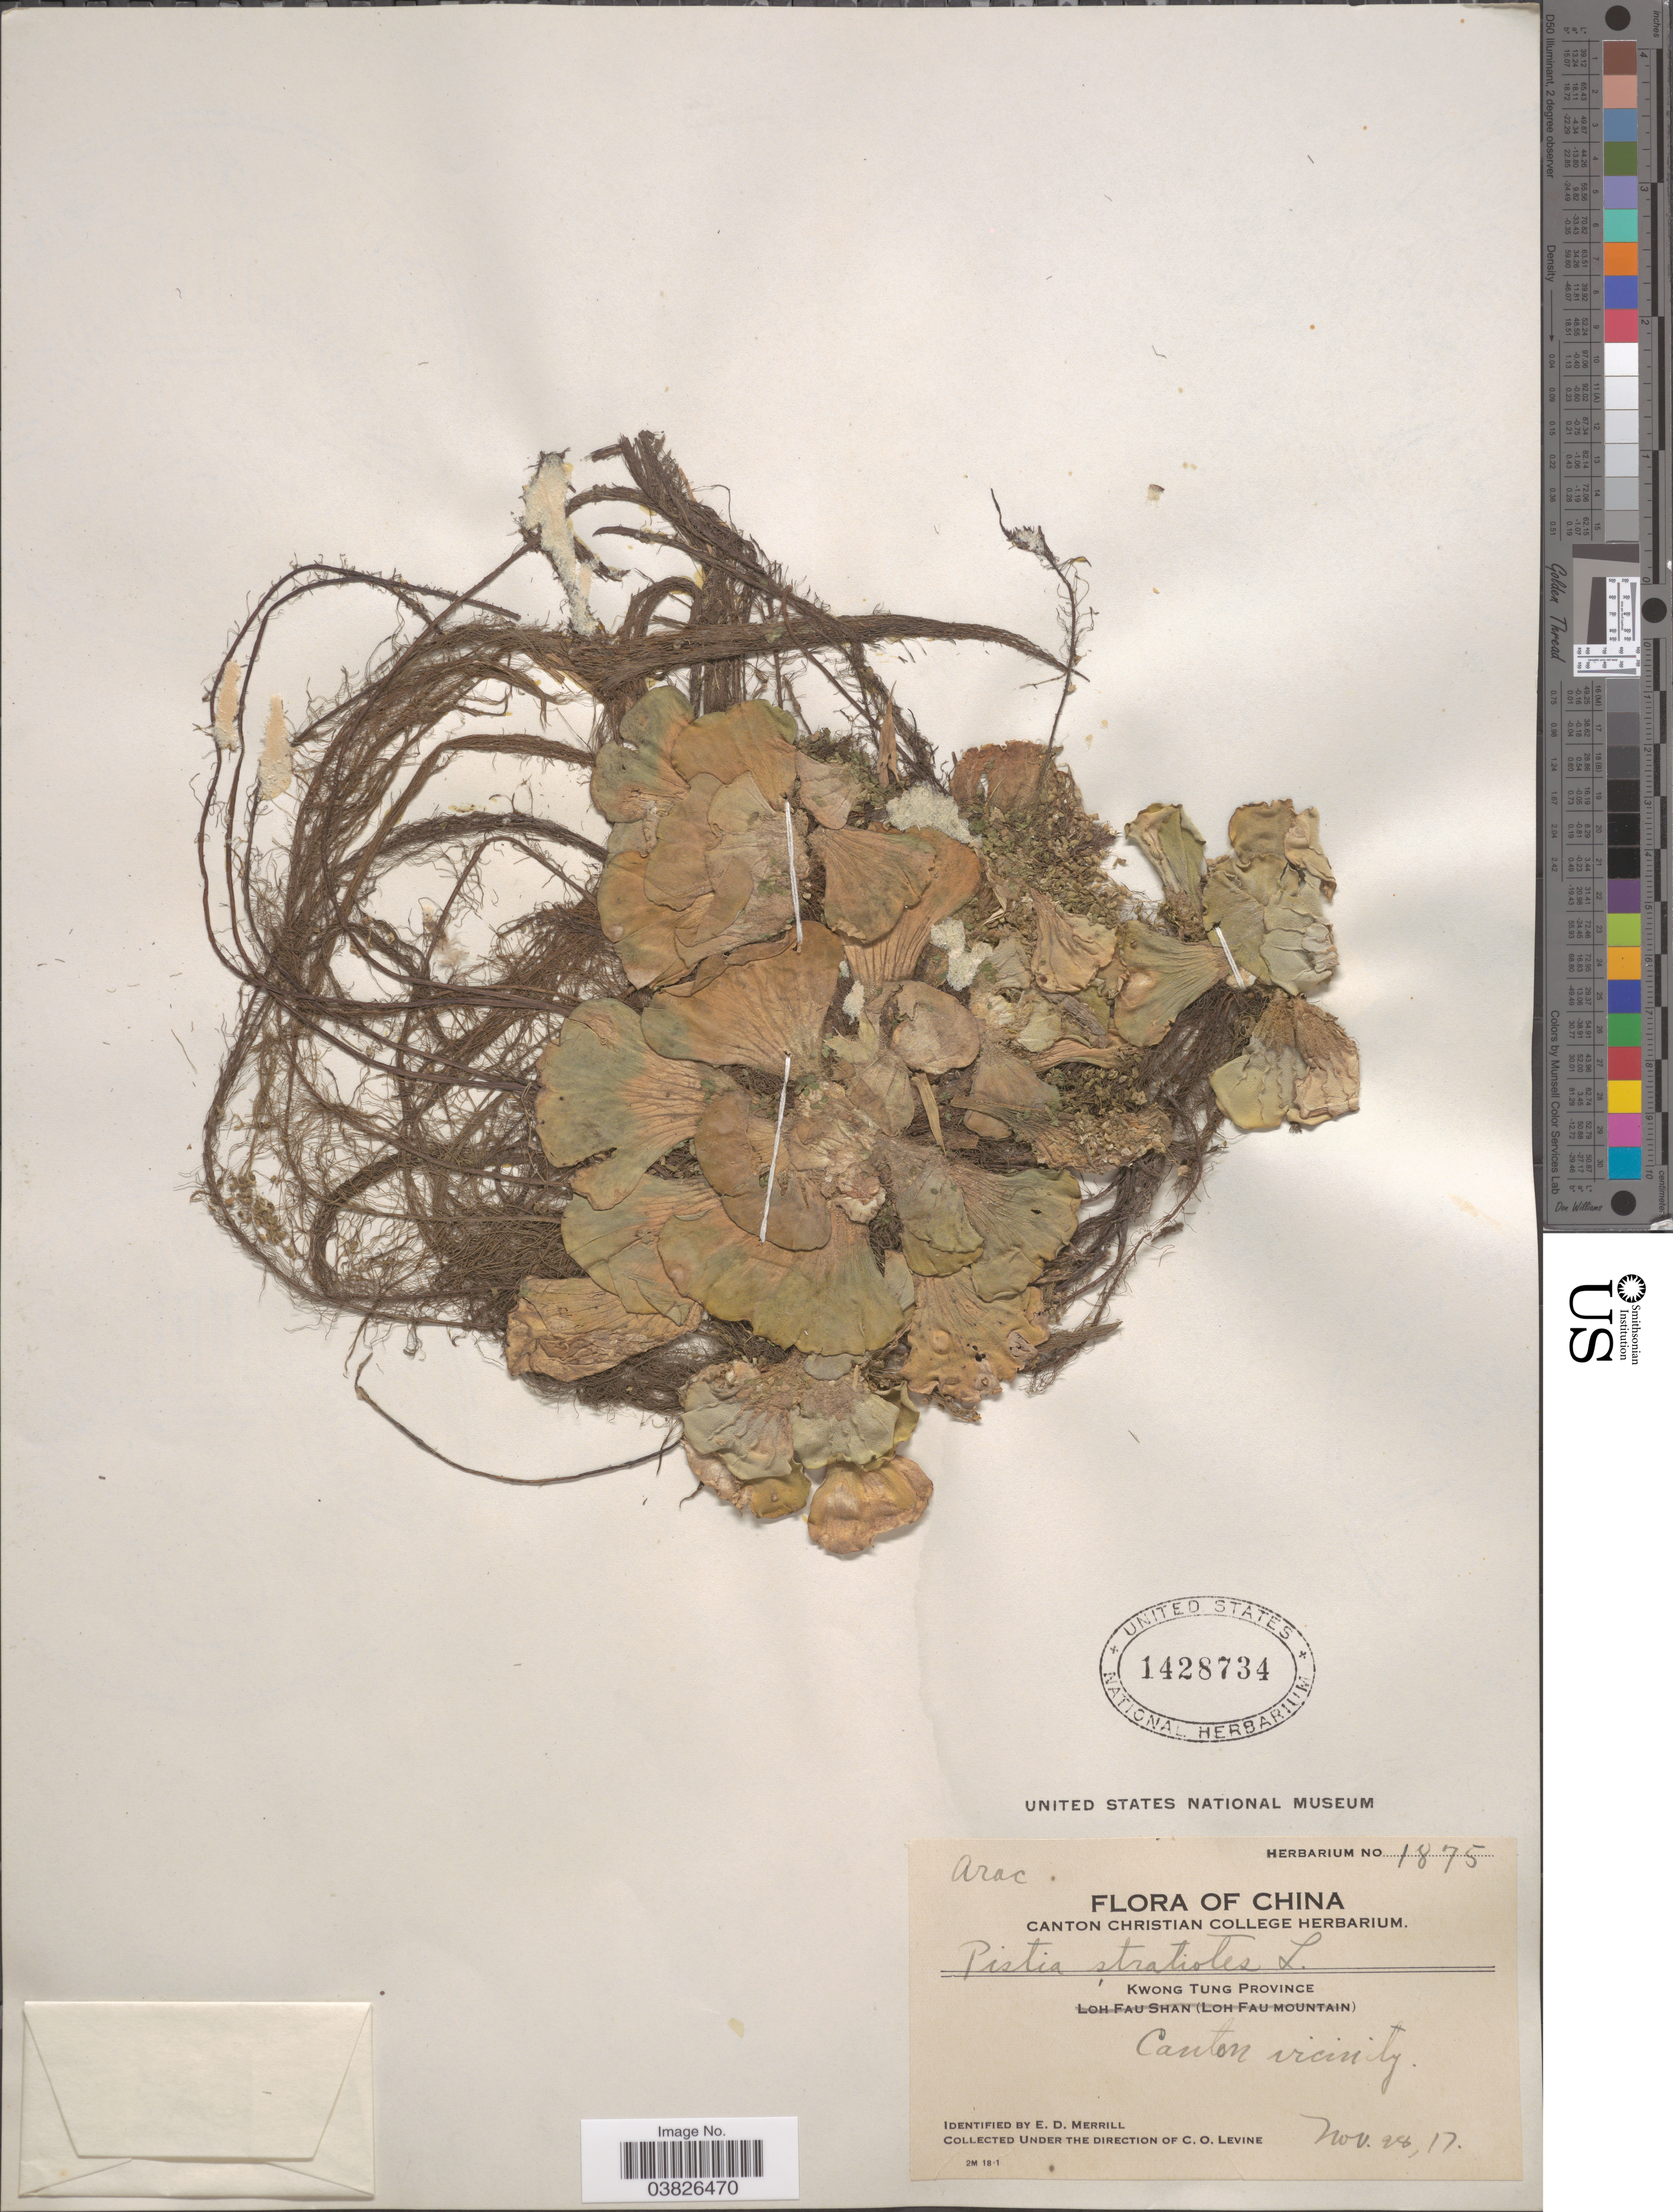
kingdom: Plantae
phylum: Tracheophyta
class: Liliopsida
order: Alismatales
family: Araceae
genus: Pistia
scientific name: Pistia stratiotes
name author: L.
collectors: C. O. Levine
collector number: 1875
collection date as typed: Transcribed d/m/y: 28/11/17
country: China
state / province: Guangdong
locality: Kwong Tung Province. Canton vicinity.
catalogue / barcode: US 1428734